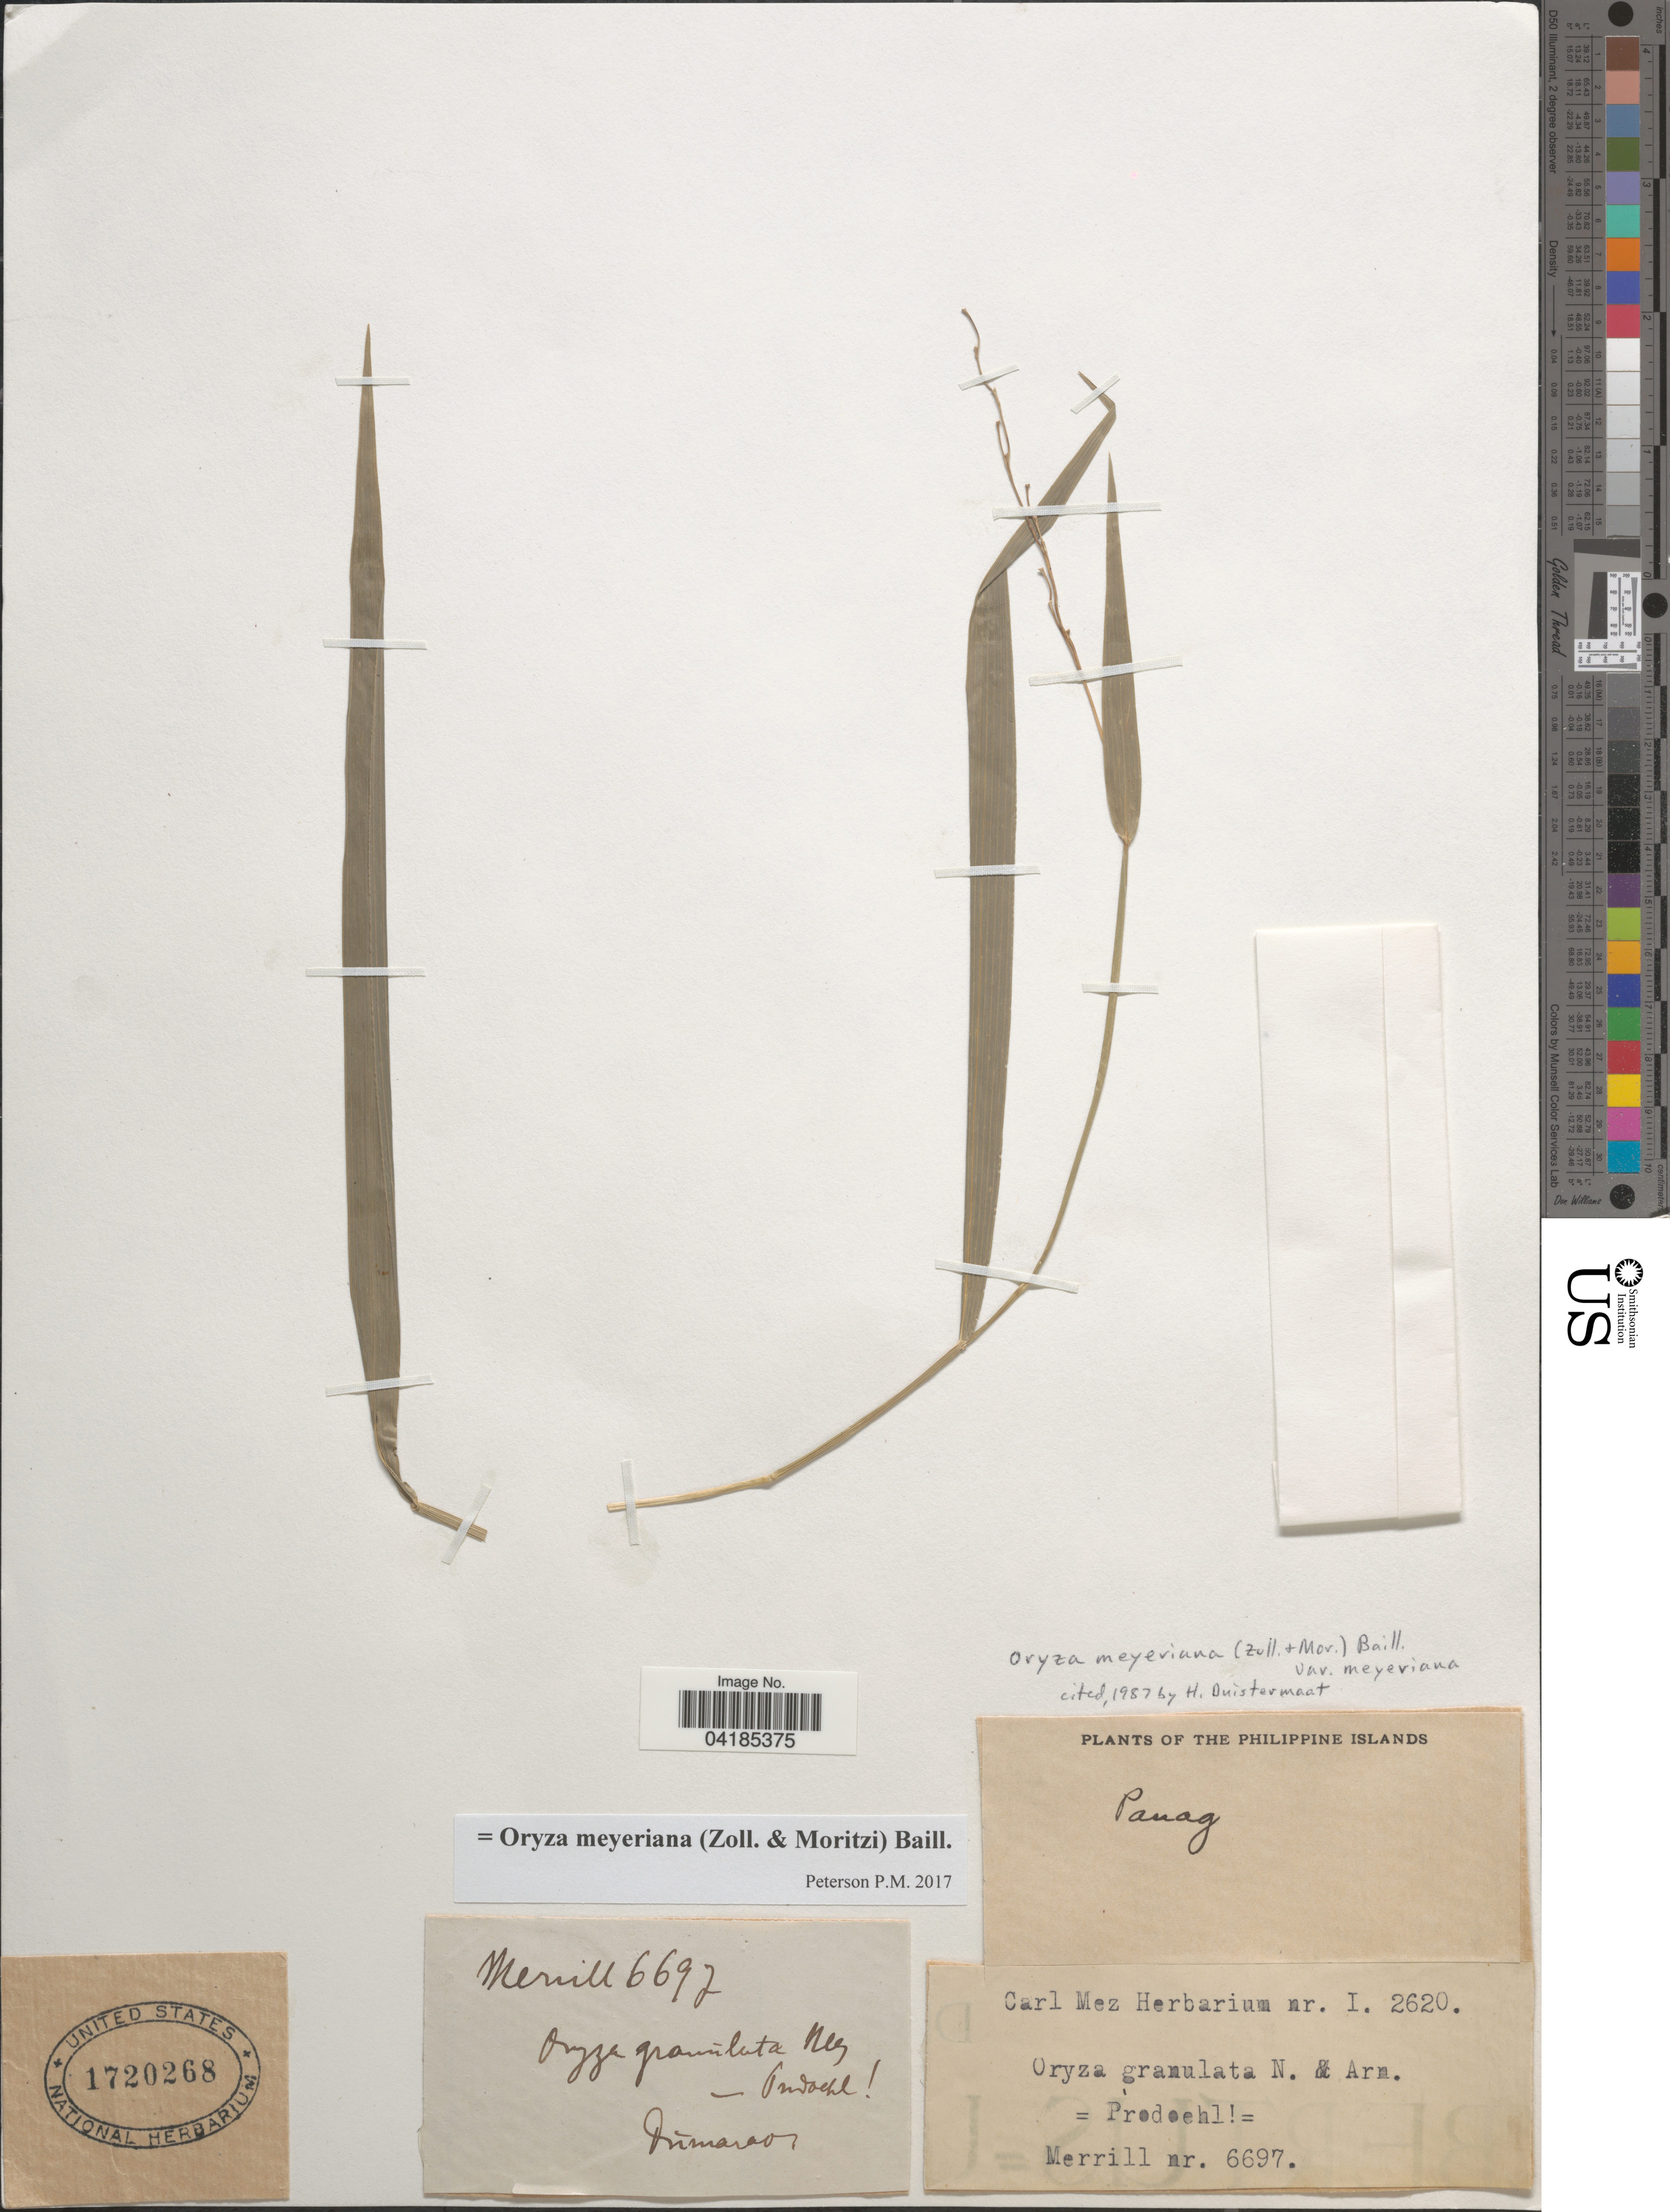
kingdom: Plantae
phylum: Tracheophyta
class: Liliopsida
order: Poales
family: Poaceae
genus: Oryza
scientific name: Oryza meyeriana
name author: (Zoll. & Mor.) Baill.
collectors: Merrill, --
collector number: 6697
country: Philippines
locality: Panay.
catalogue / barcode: US 1720268